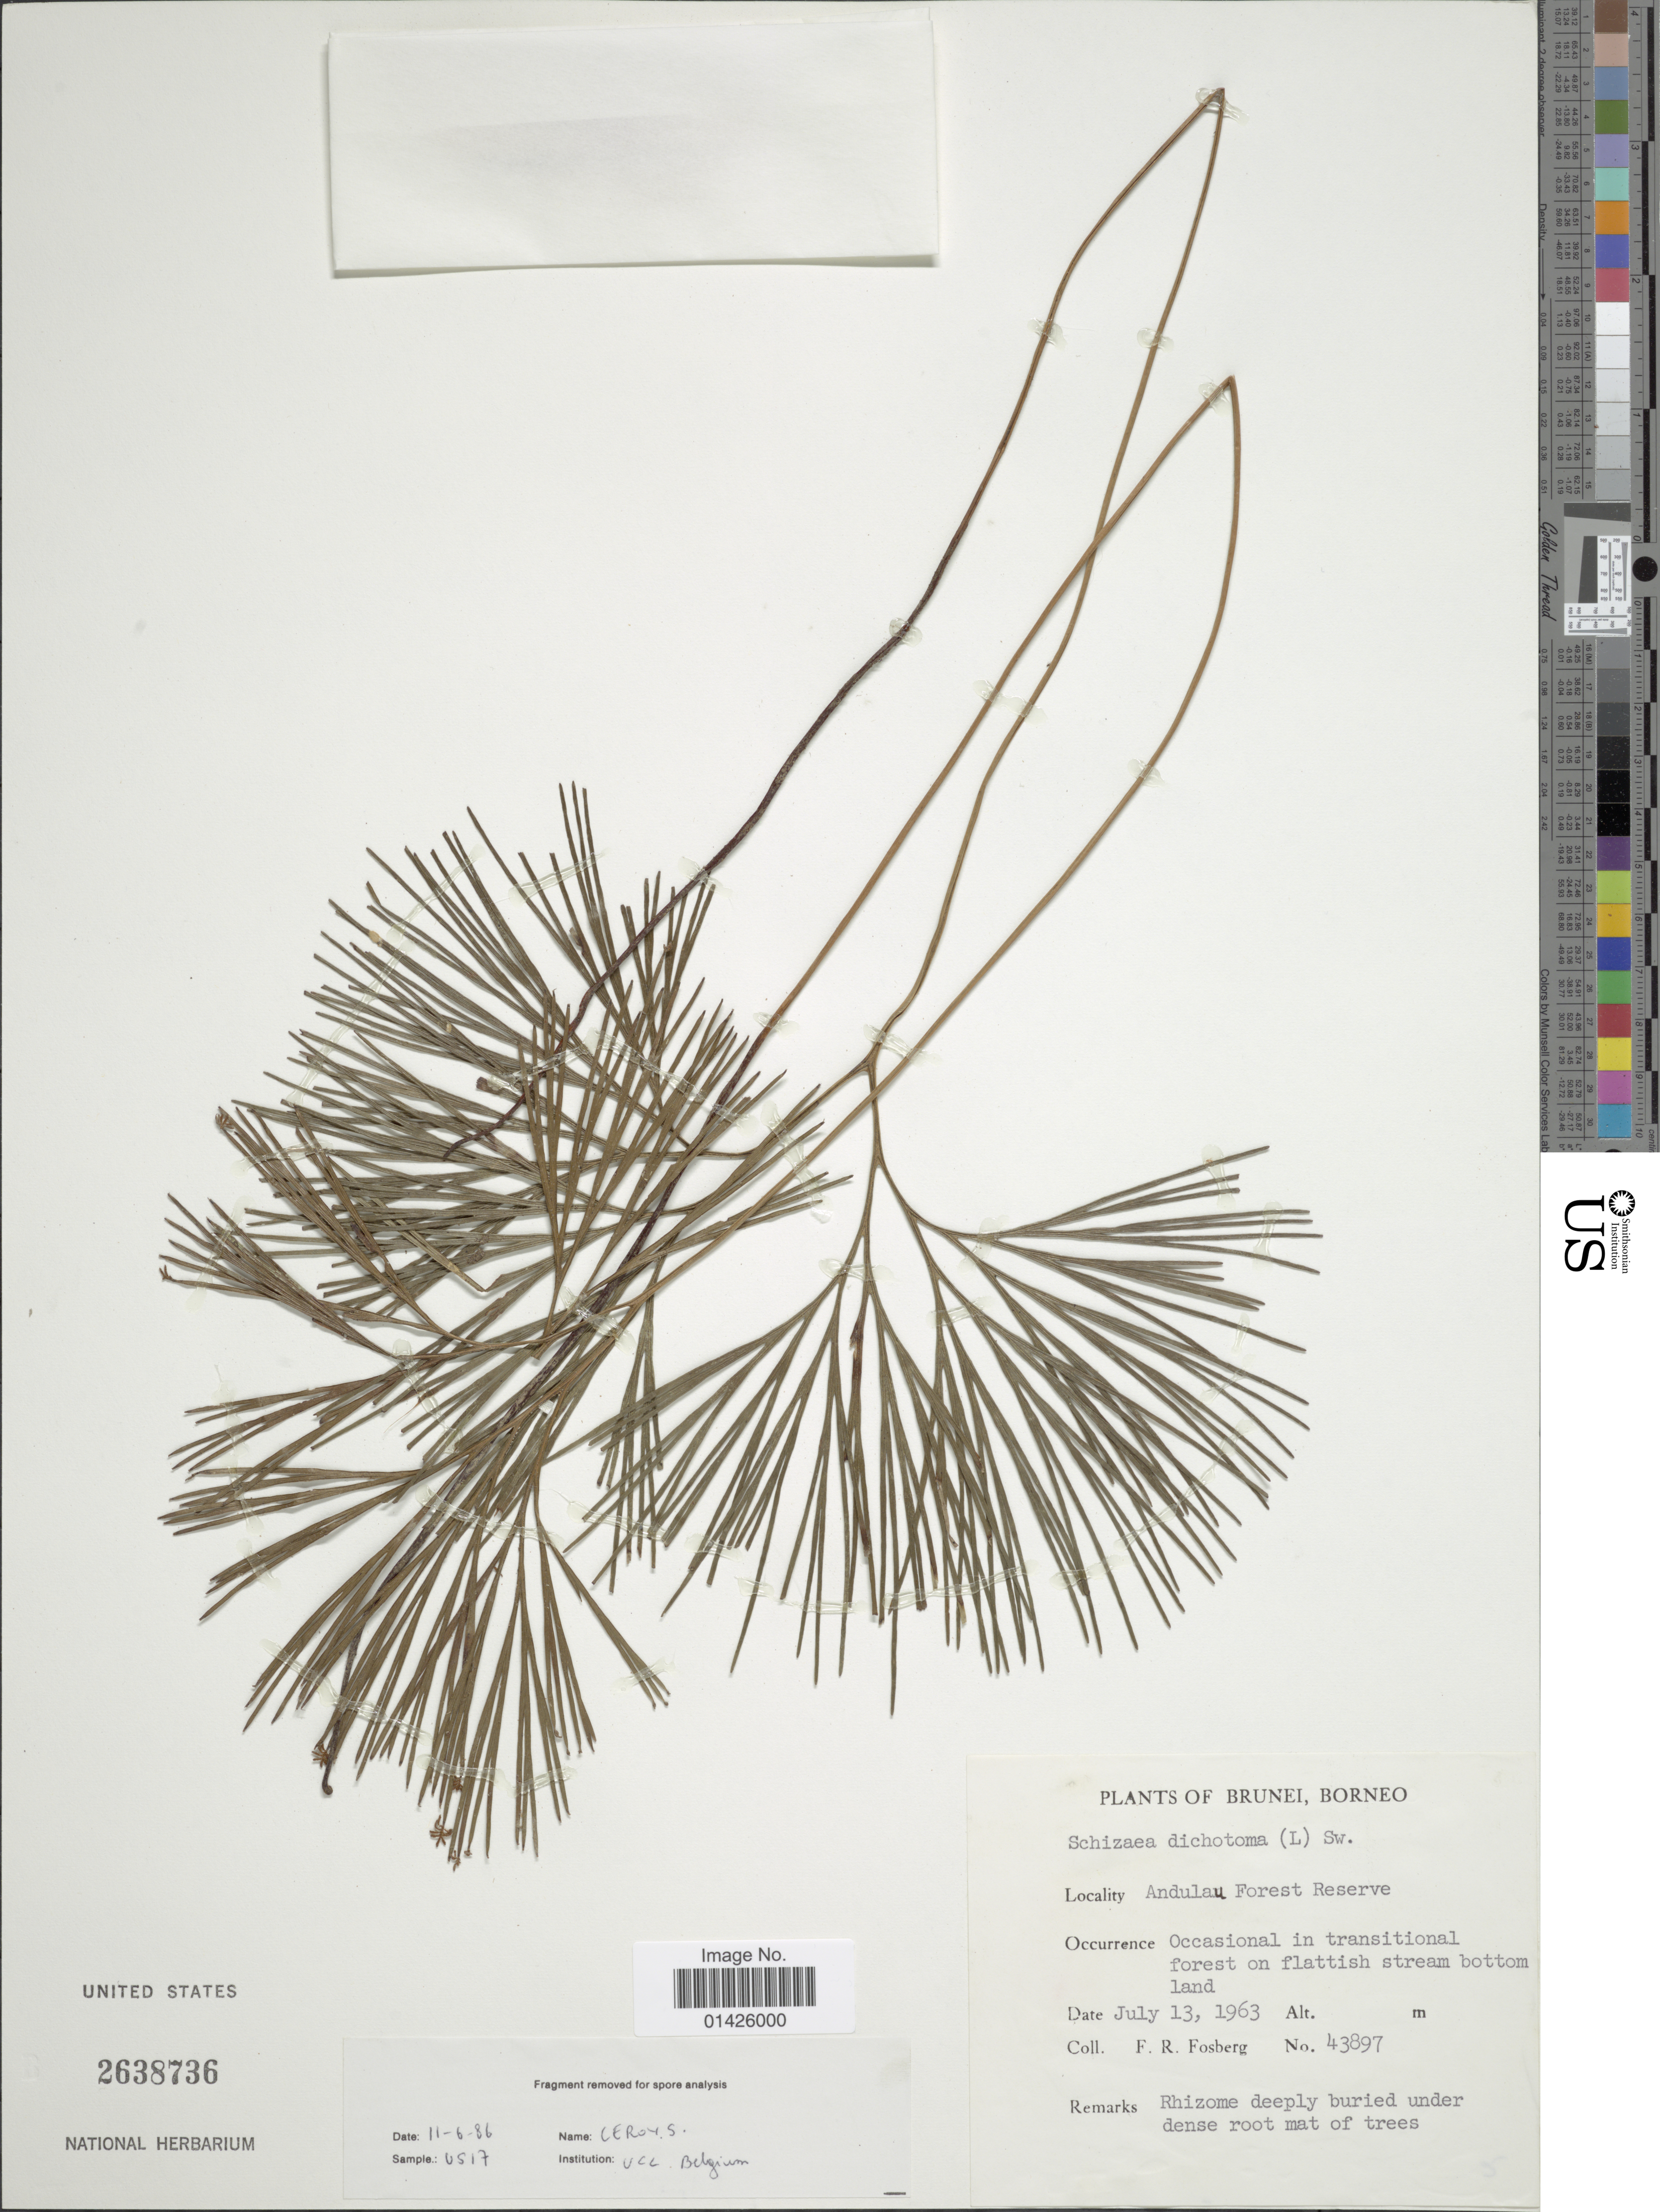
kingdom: Plantae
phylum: Tracheophyta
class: Polypodiopsida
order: Schizaeales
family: Schizaeaceae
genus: Schizaea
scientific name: Schizaea dichotoma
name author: (L.) J. Sm.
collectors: F. R. Fosberg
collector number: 43897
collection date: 1963-07-13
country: Brunei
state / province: Brunei and Muara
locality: Borneo, Andulau Forest Reserve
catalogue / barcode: US 2638736